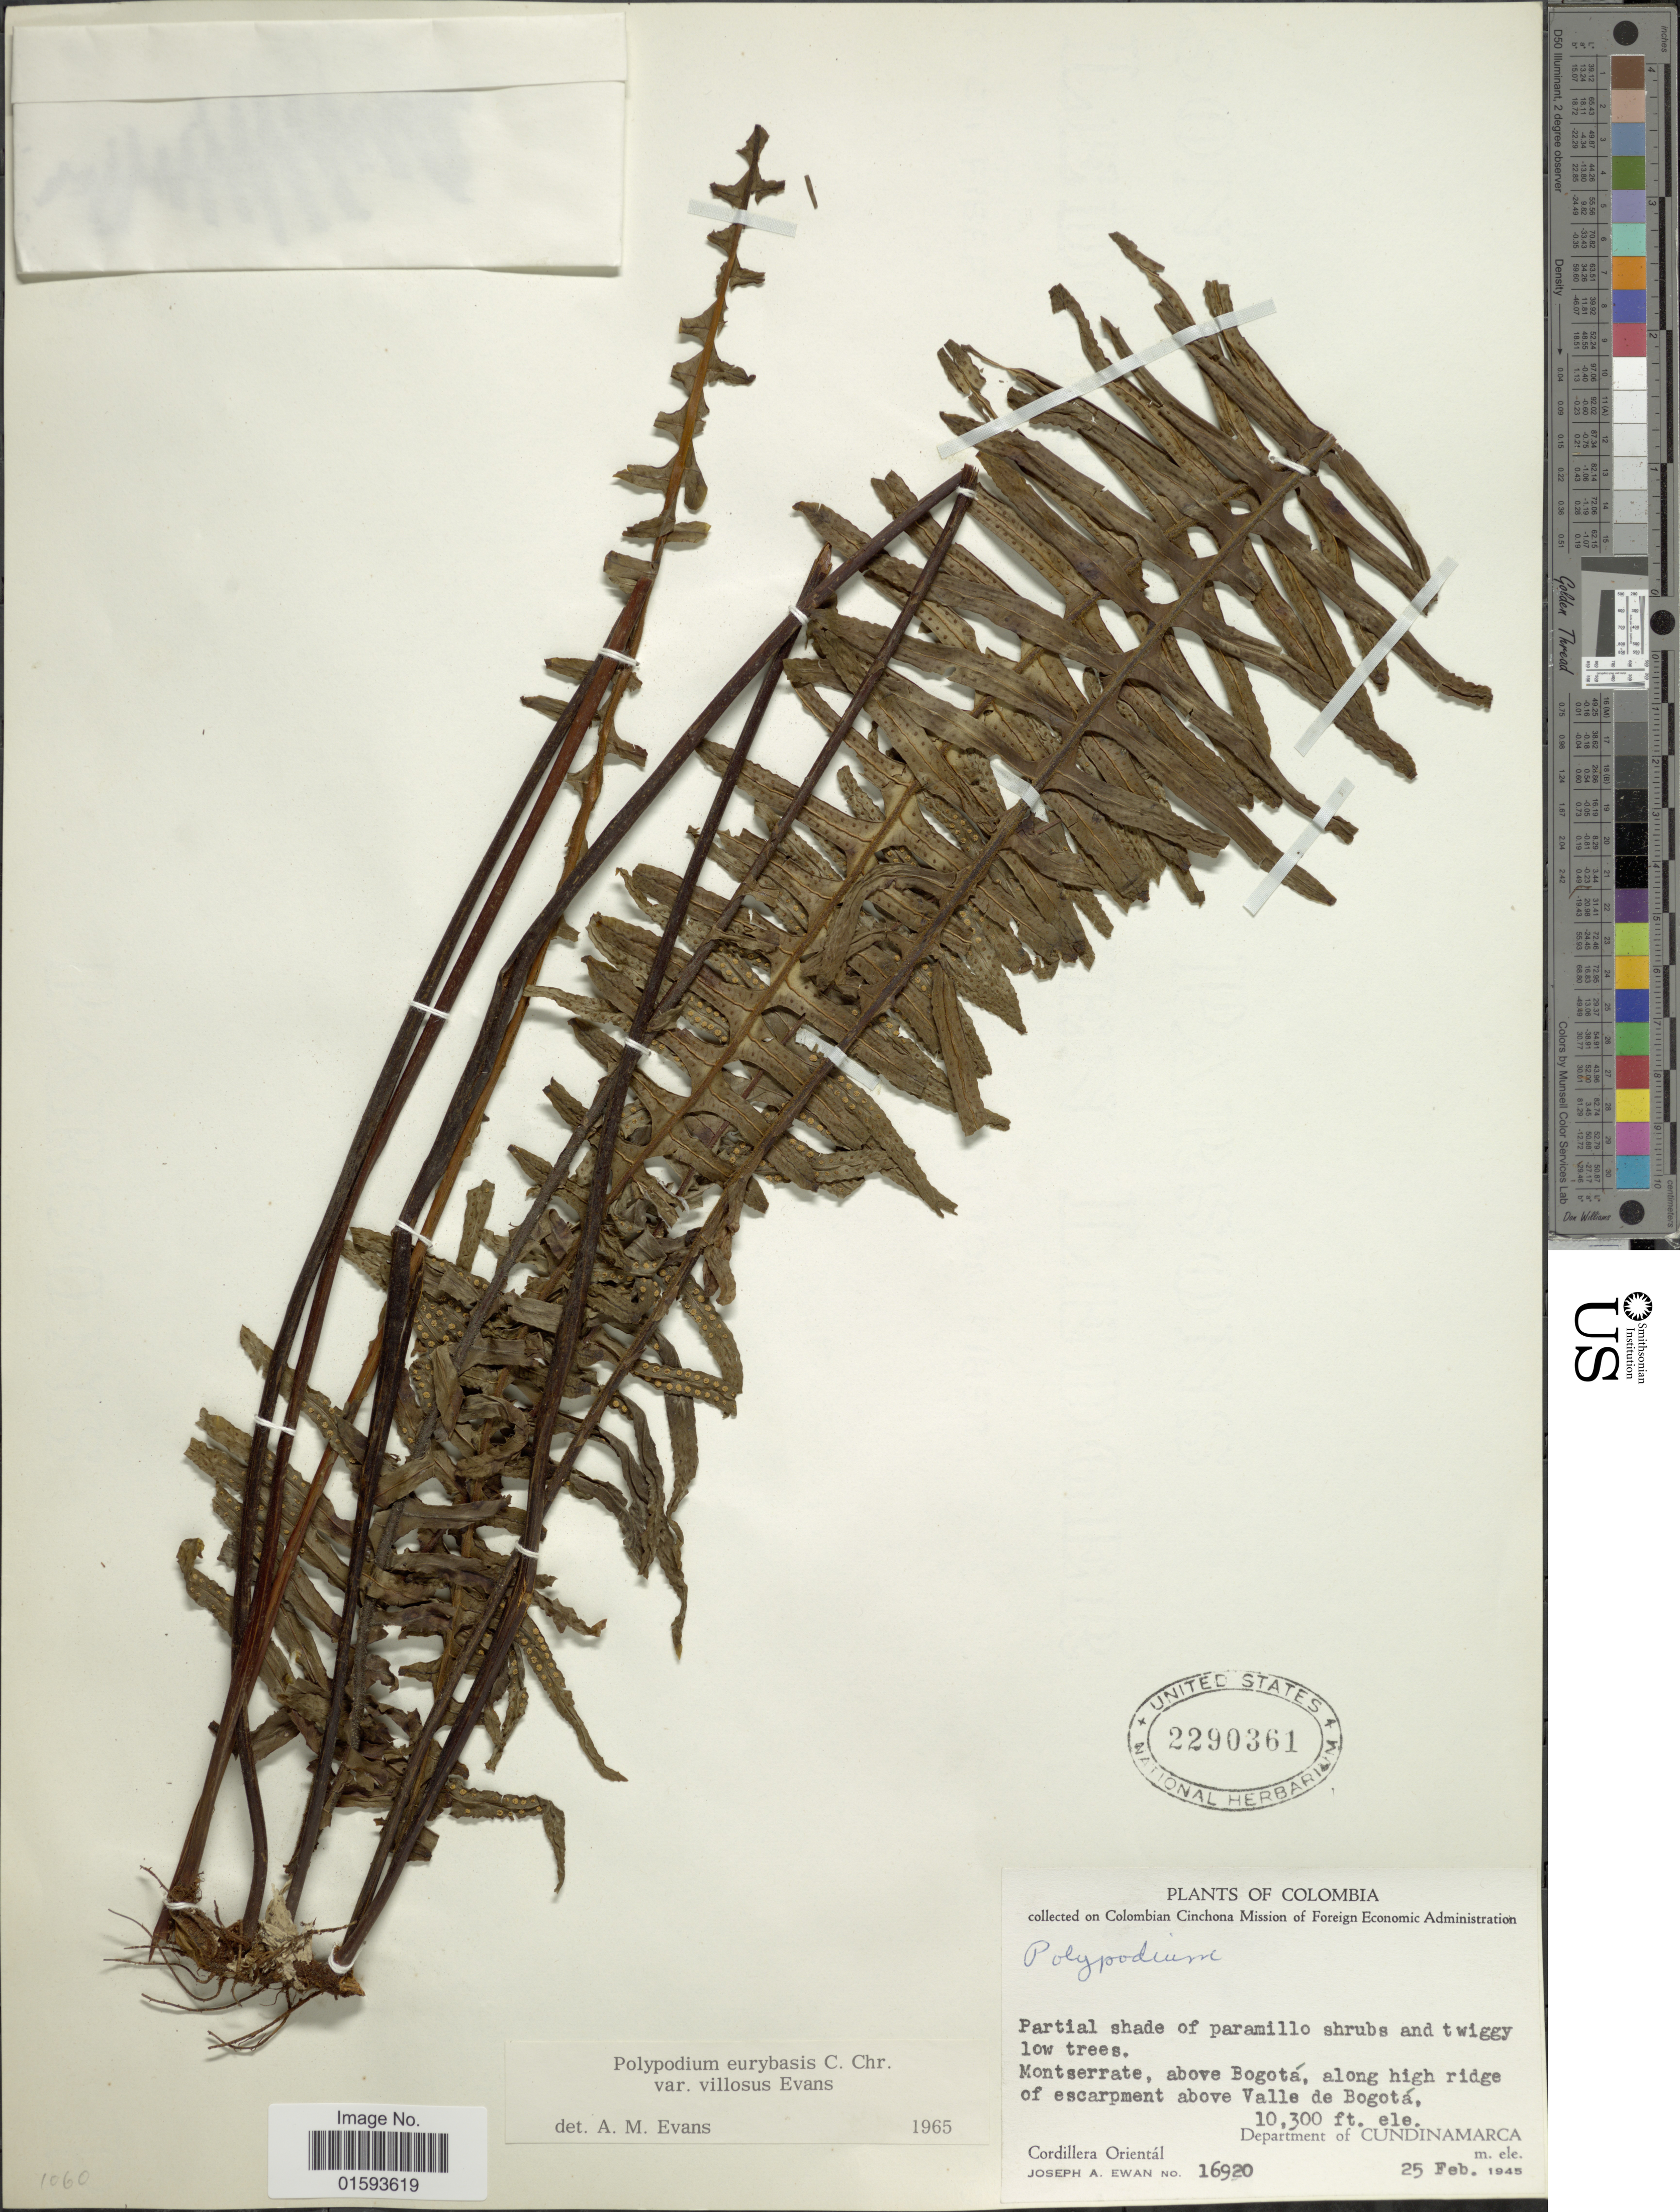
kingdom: Plantae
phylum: Tracheophyta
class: Polypodiopsida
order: Polypodiales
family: Polypodiaceae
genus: Pecluma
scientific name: Pecluma eurybasis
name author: (C. Chr.) M.G. Price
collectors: J. A. Ewan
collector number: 16920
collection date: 1945-02-25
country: Colombia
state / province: Cundinamarca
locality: Partial shade of paramillo shrubs and twiggy low trees. Montserrate, above Bogota, alomg high ridge of escarpment above Valle de Bogota, Cordillera Oriental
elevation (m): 3139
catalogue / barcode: US 2290361